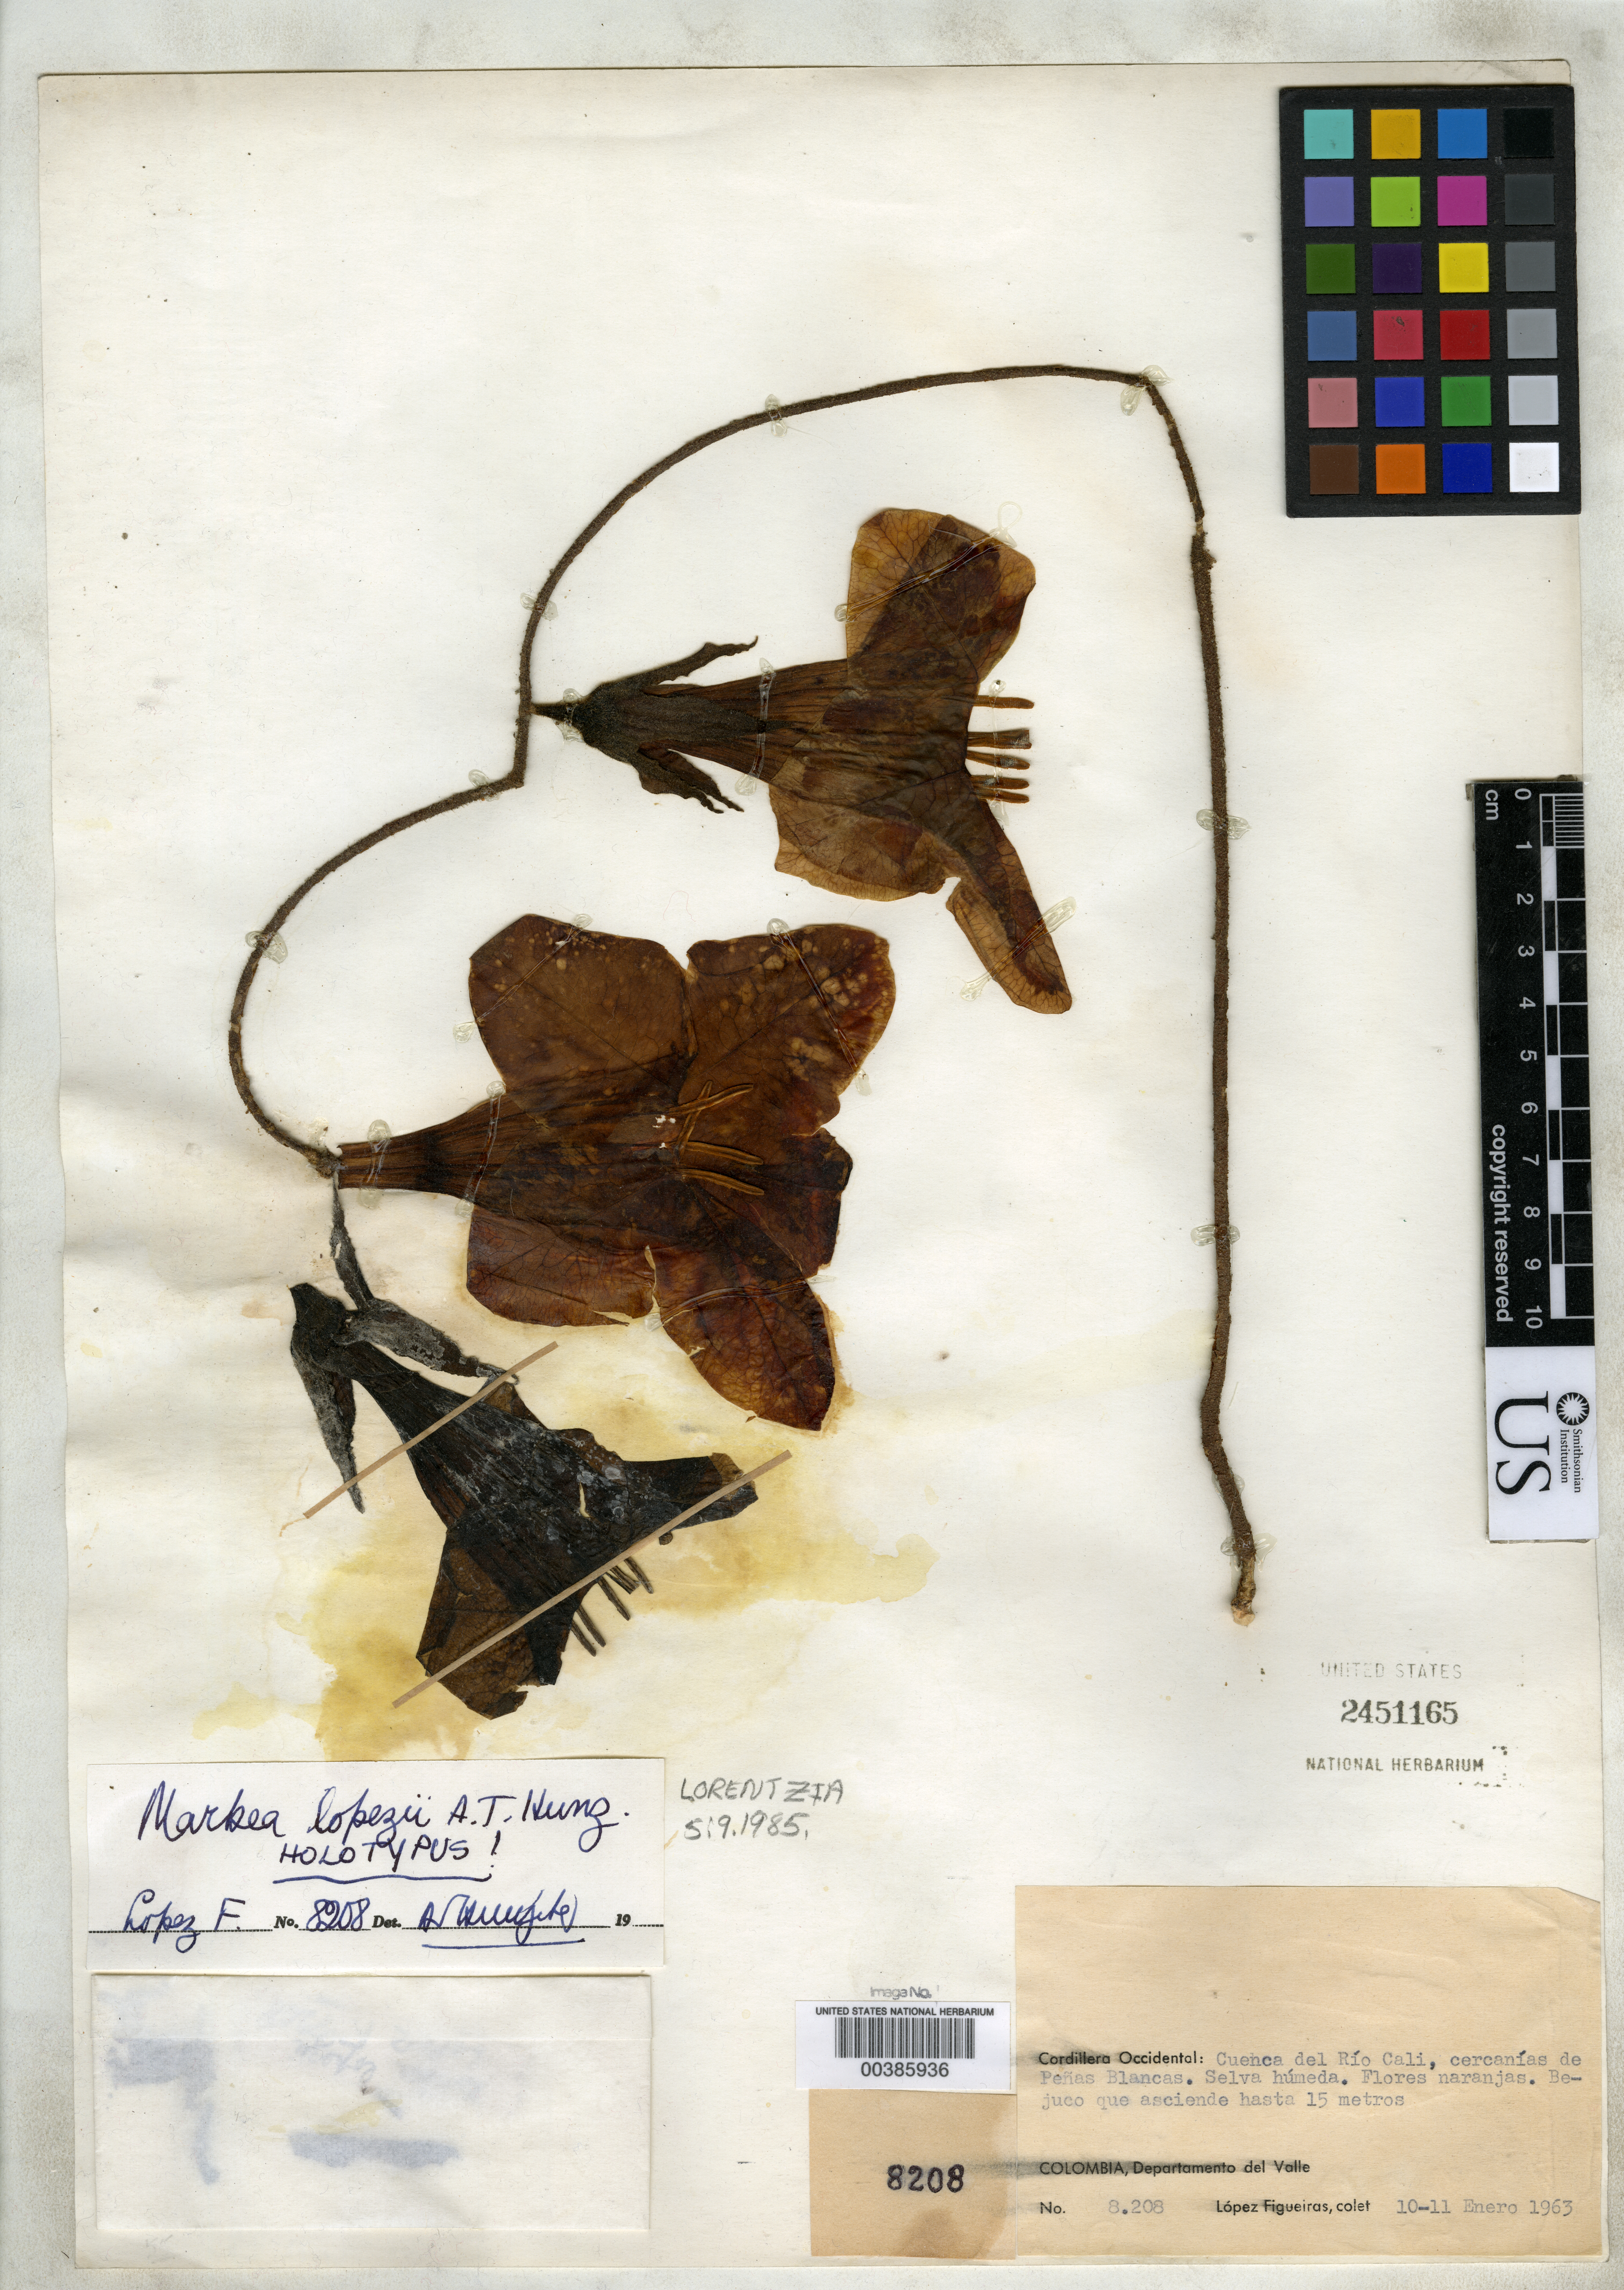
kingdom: Plantae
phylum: Tracheophyta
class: Magnoliopsida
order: Solanales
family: Solanaceae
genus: Markea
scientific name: Markea lopezii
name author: Hunz.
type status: Holotype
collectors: M. López Figueiras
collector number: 8208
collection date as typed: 10 Jan 1963 to 11 Jan 1963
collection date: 1963-01-10/1963-01-11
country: Colombia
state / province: Valle del Cauca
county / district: Cordillera Occidental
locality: Cuenca del Rio Cali, Cercanias de Penas Blancas.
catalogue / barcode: US 2451165